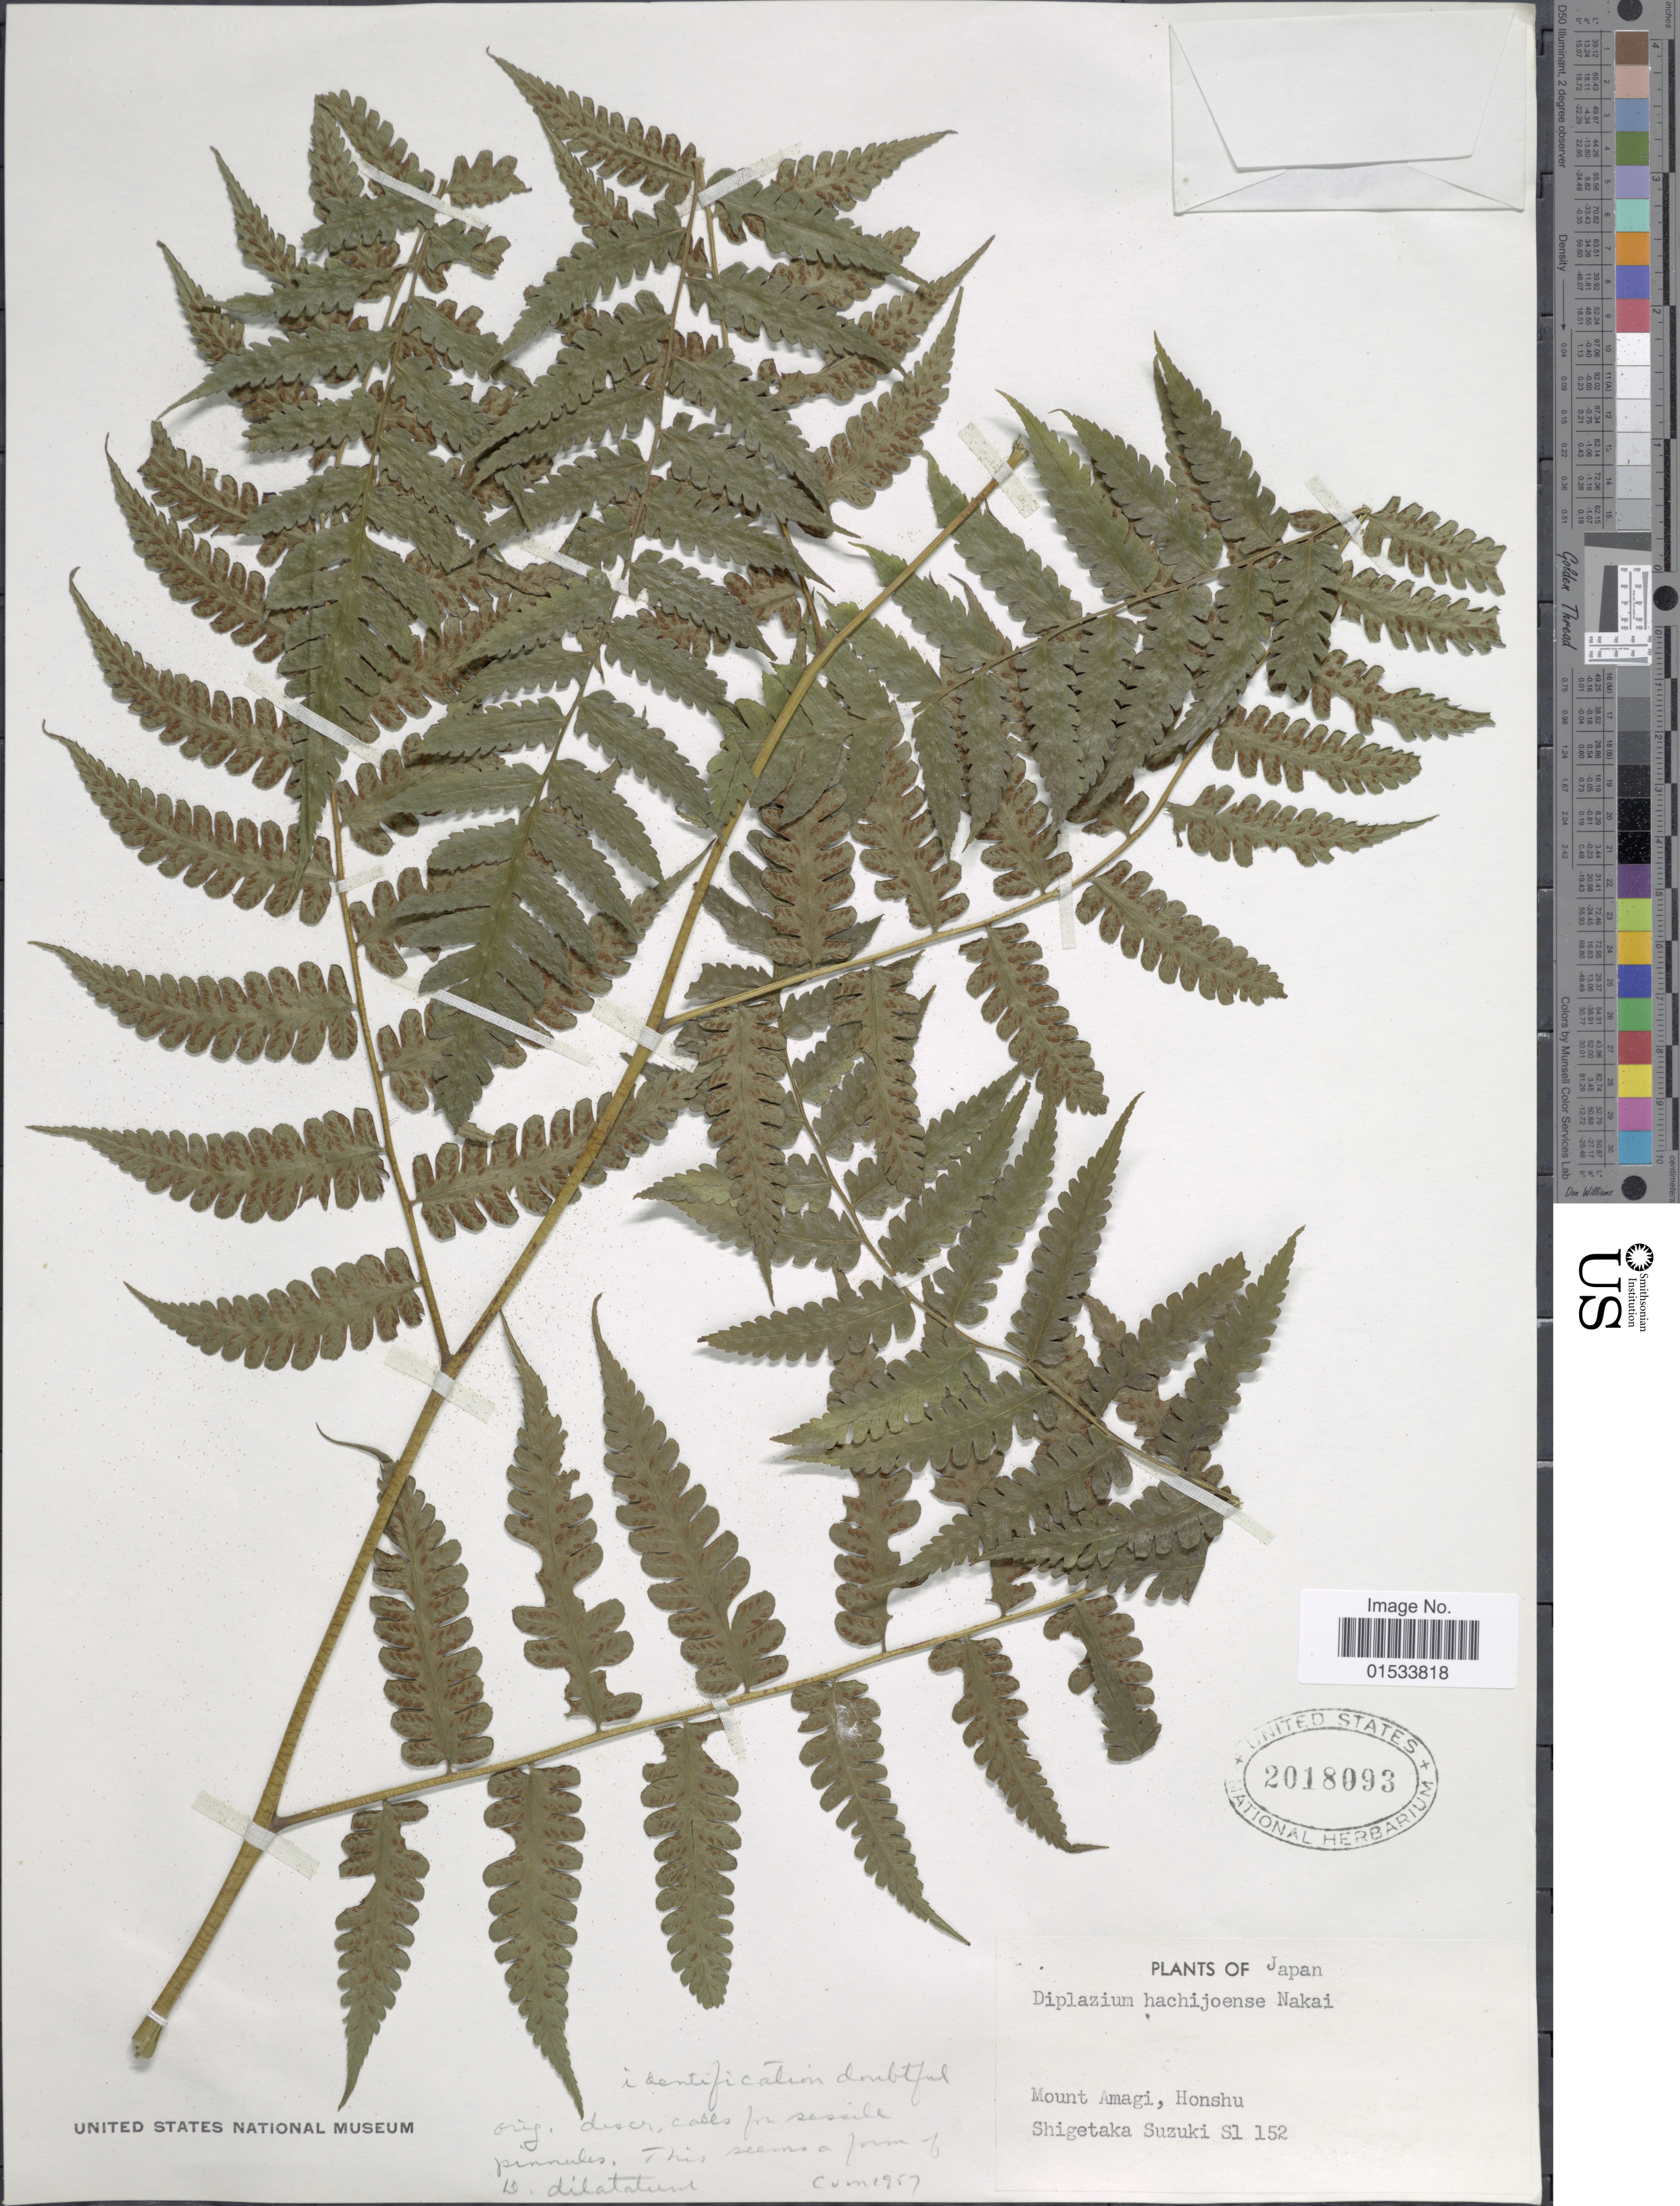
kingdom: Plantae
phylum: Tracheophyta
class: Polypodiopsida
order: Polypodiales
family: Athyriaceae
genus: Diplazium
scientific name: Diplazium hachijoense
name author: Nakai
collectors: S. Suzuki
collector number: S1 152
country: Japan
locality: Mount Amagi, Honshu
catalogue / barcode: US 2018093